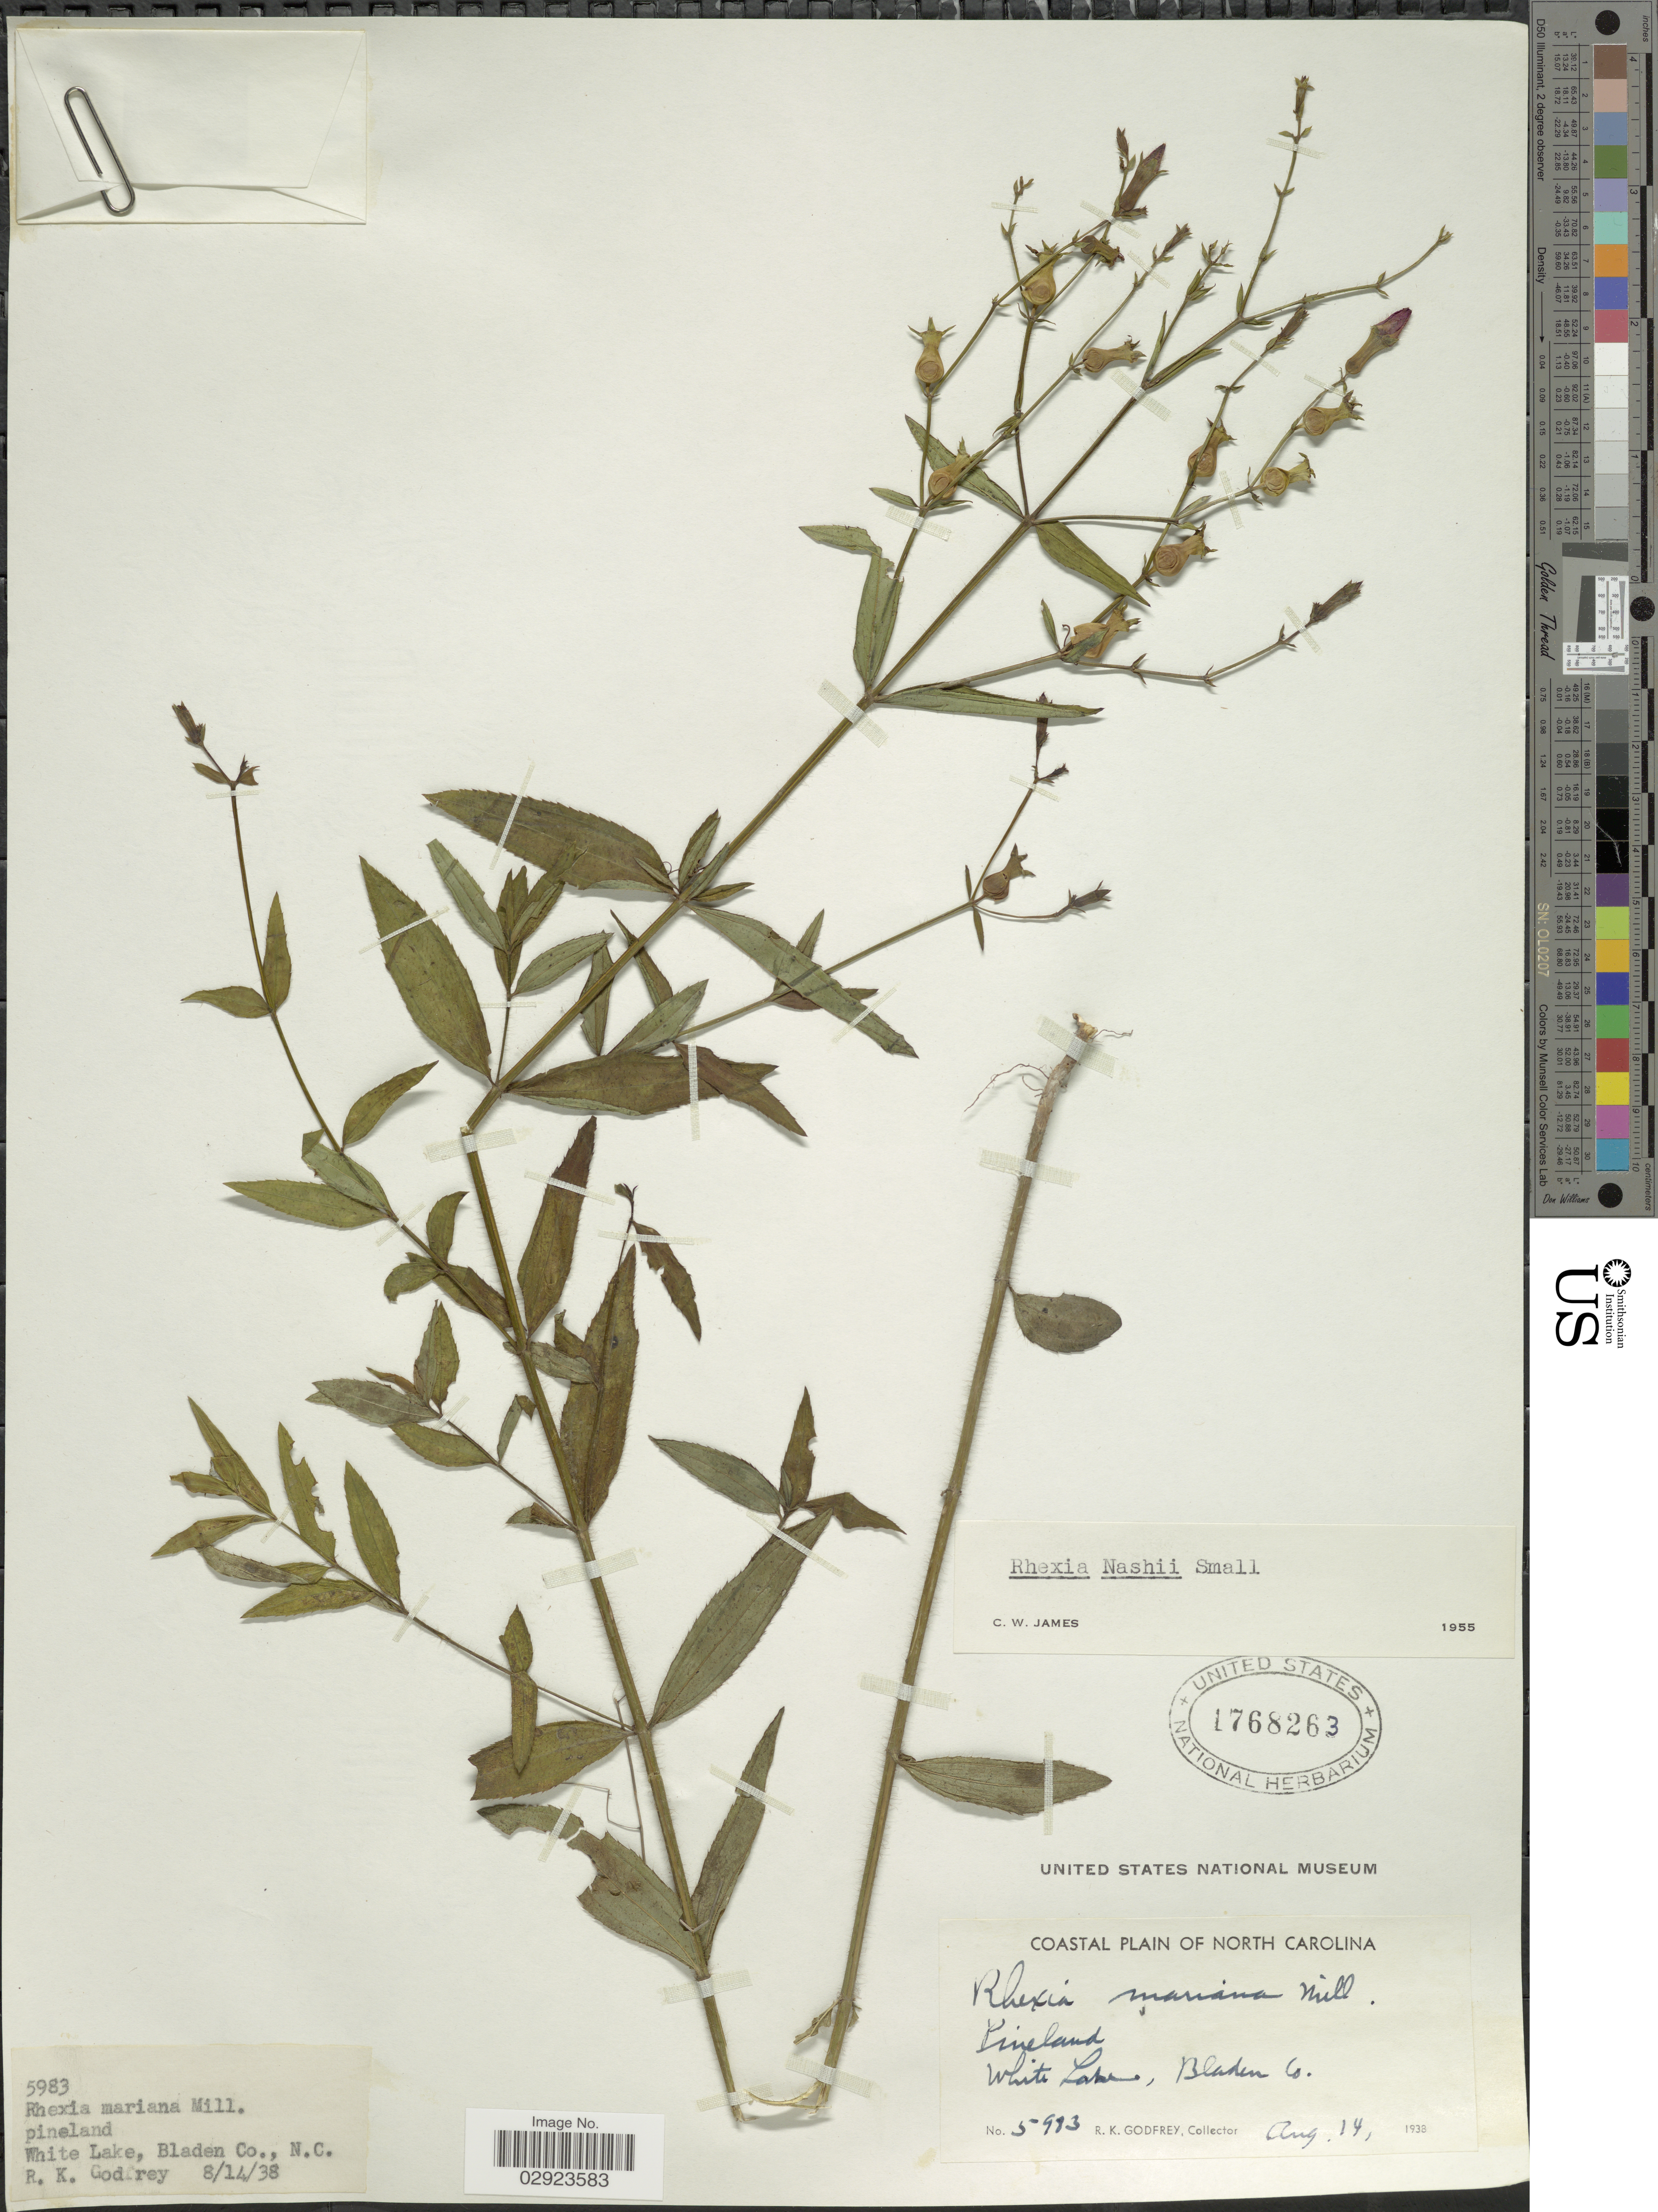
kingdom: Plantae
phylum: Tracheophyta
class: Magnoliopsida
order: Myrtales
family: Melastomataceae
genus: Rhexia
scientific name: Rhexia nashii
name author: Small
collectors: R. K. Godfrey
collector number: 5983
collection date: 1938-08-14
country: United States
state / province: North Carolina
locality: Coastal plain of North Carolina. White Lake, Bladen Co.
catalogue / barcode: US 1768263